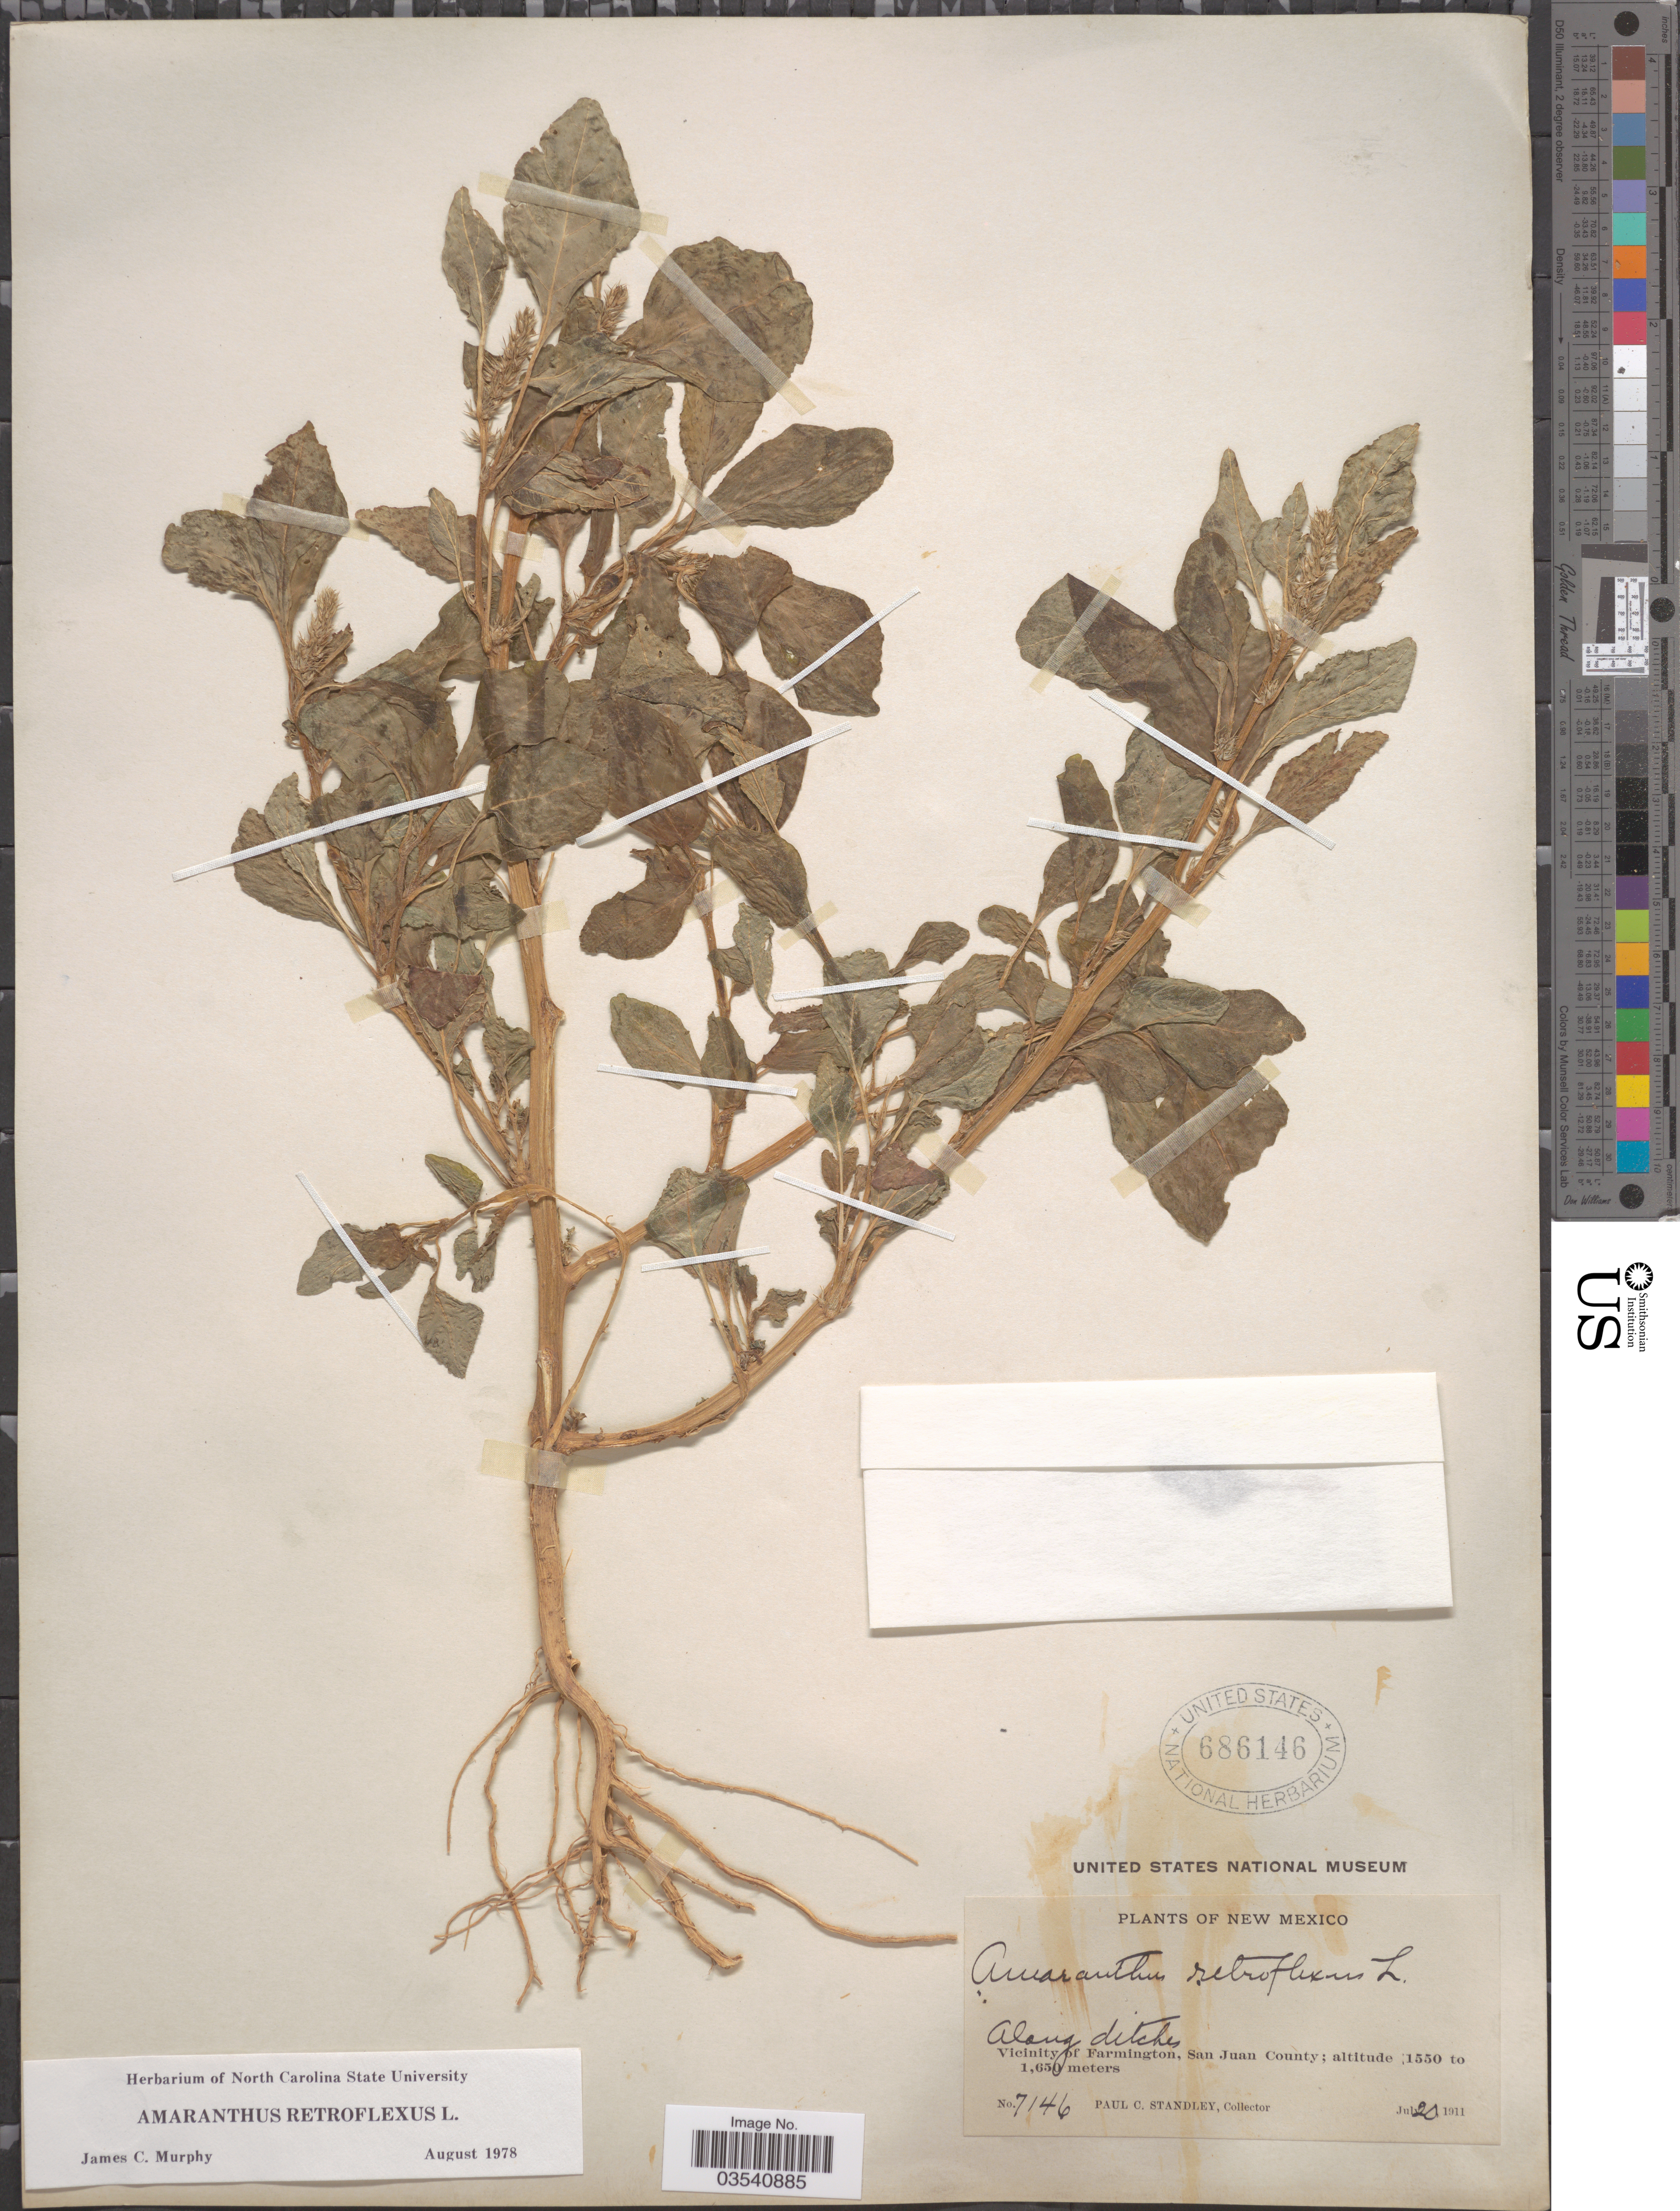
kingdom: Plantae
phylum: Tracheophyta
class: Magnoliopsida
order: Caryophyllales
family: Amaranthaceae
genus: Amaranthus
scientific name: Amaranthus retroflexus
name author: L.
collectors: P. C. Standley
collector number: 7146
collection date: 1911-07-20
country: United States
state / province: New Mexico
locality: Vicinity of Farmington, San Juan County.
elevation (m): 1550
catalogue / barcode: US 686146